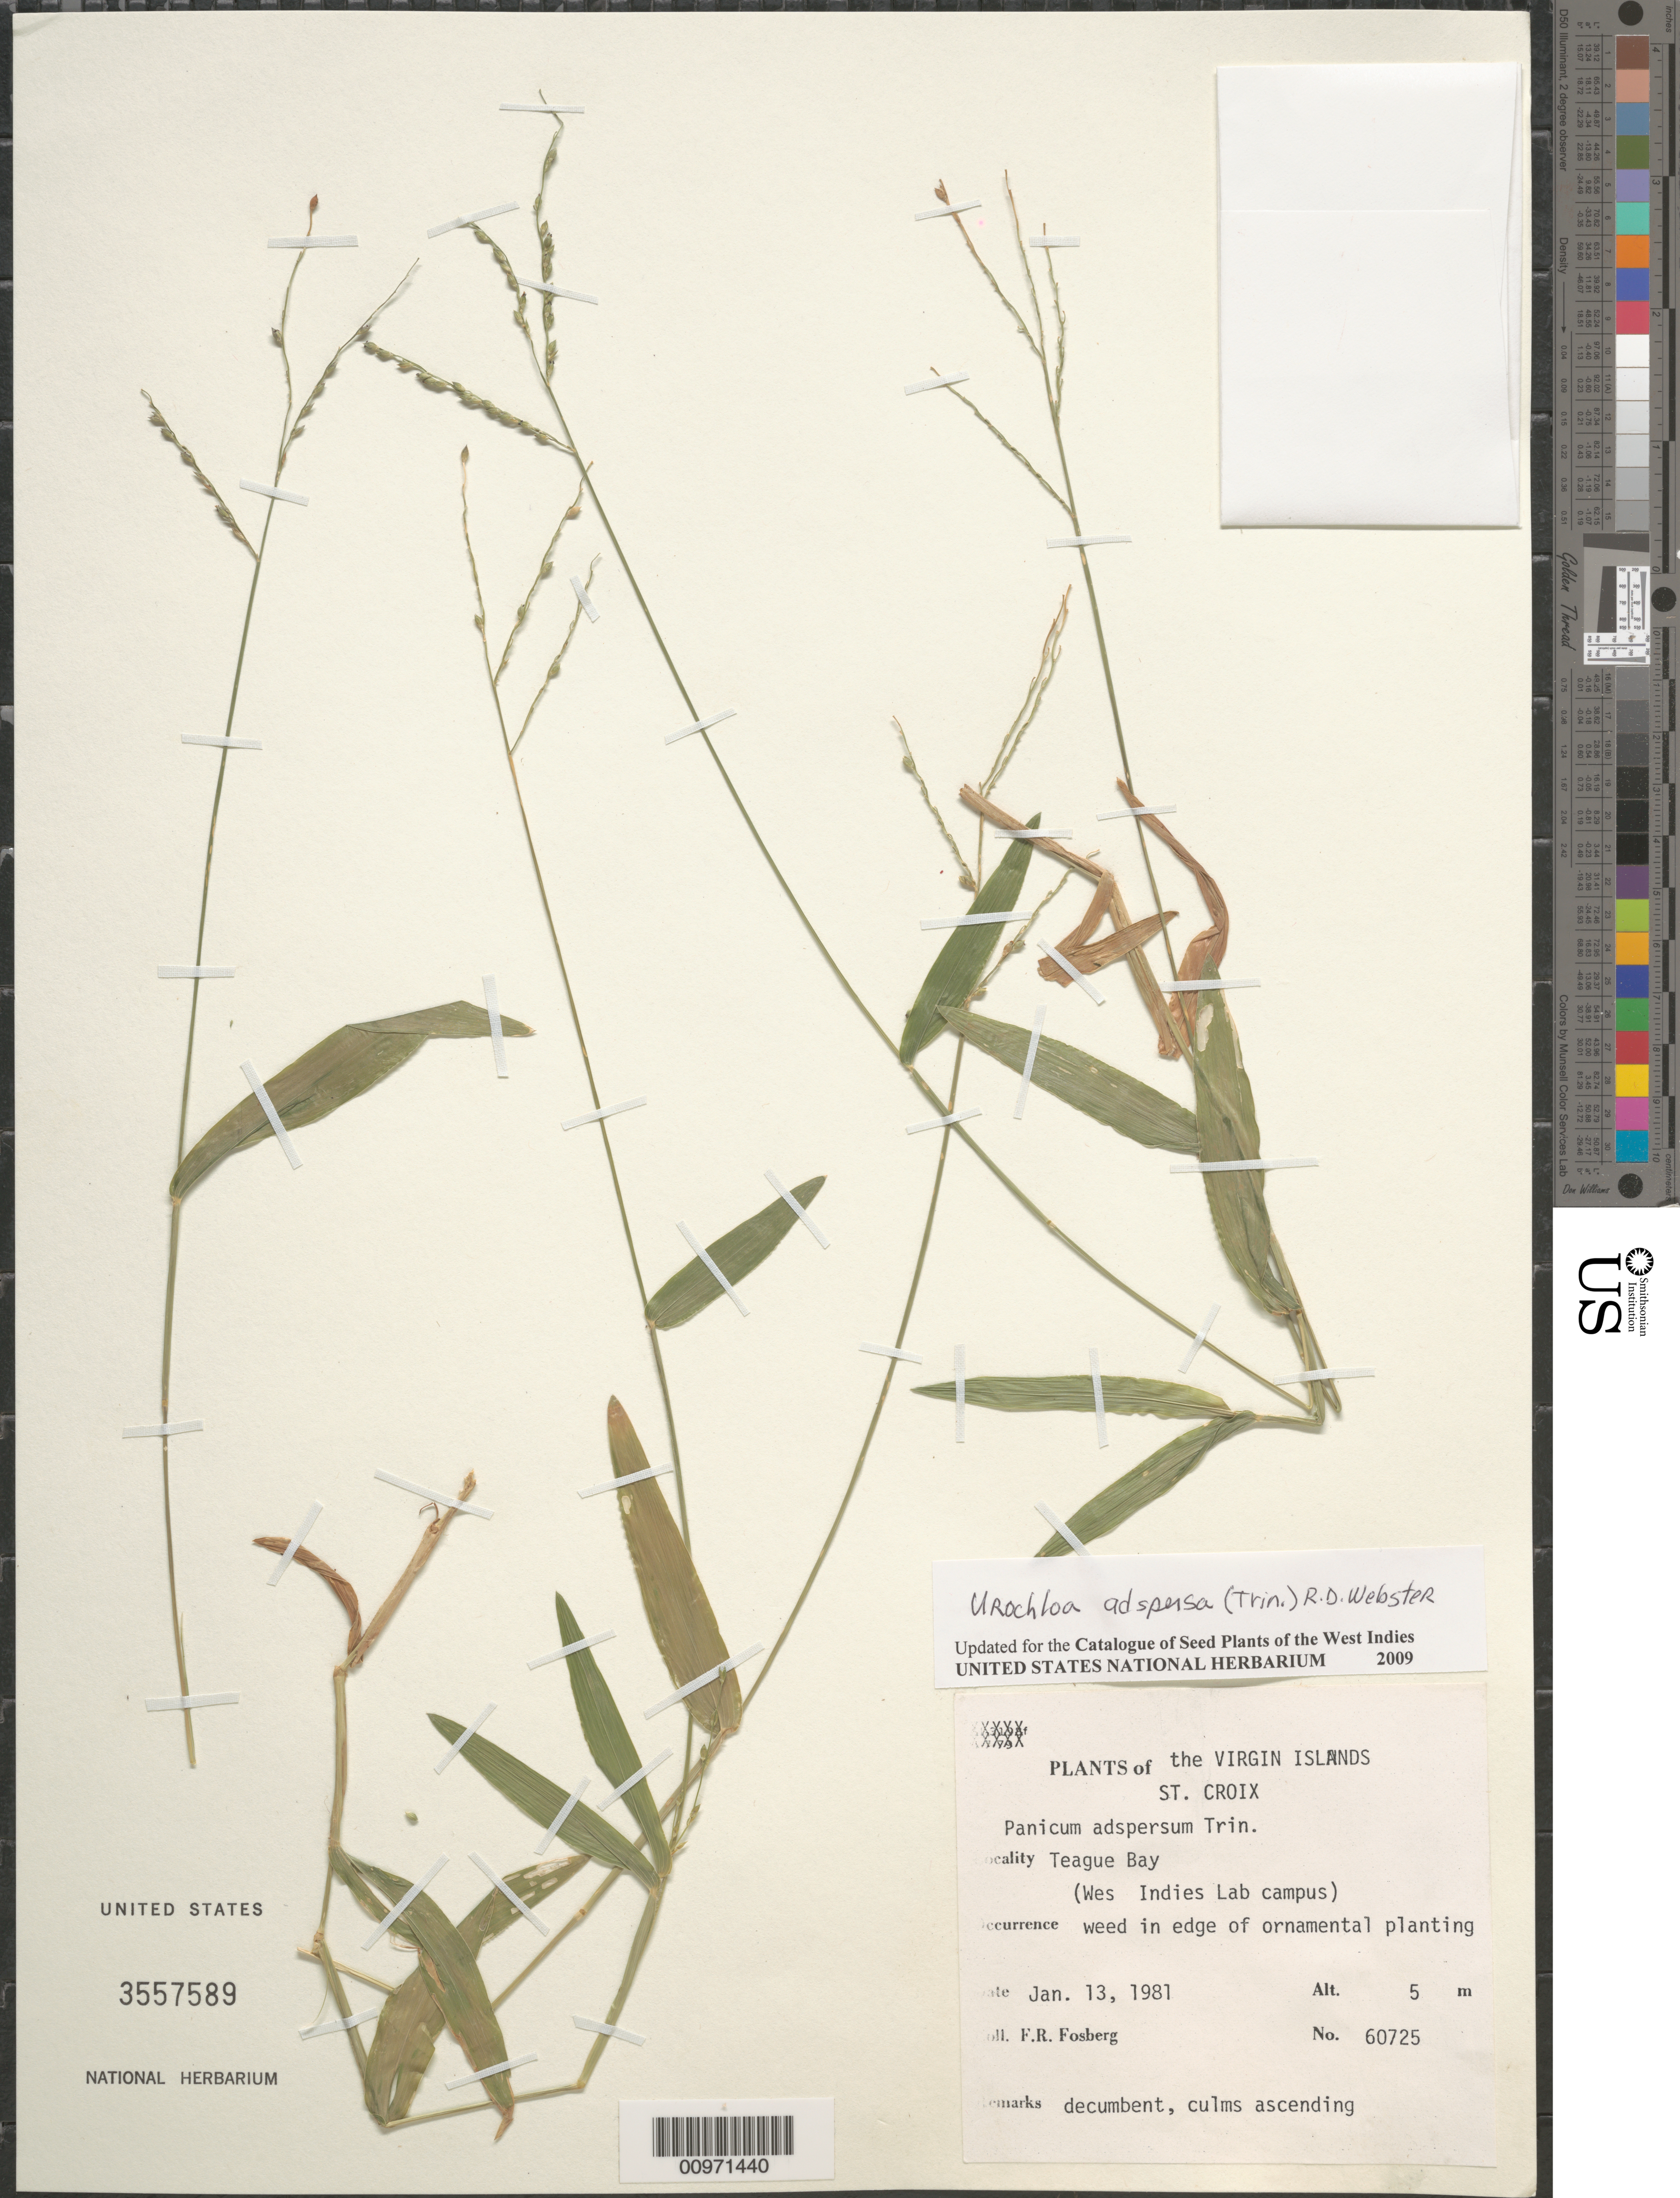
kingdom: Plantae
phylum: Tracheophyta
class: Liliopsida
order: Poales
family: Poaceae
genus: Urochloa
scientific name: Urochloa adspersa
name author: (Trin.) R.D. Webster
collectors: F. R. Fosberg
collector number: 60725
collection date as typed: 13 Jan 1981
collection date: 1981-01-13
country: U.S. Virgin Islands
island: St. Croix I.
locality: Teague Bay (West Indies Lab campus)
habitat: In edge of ornamental planting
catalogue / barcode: US 3557589